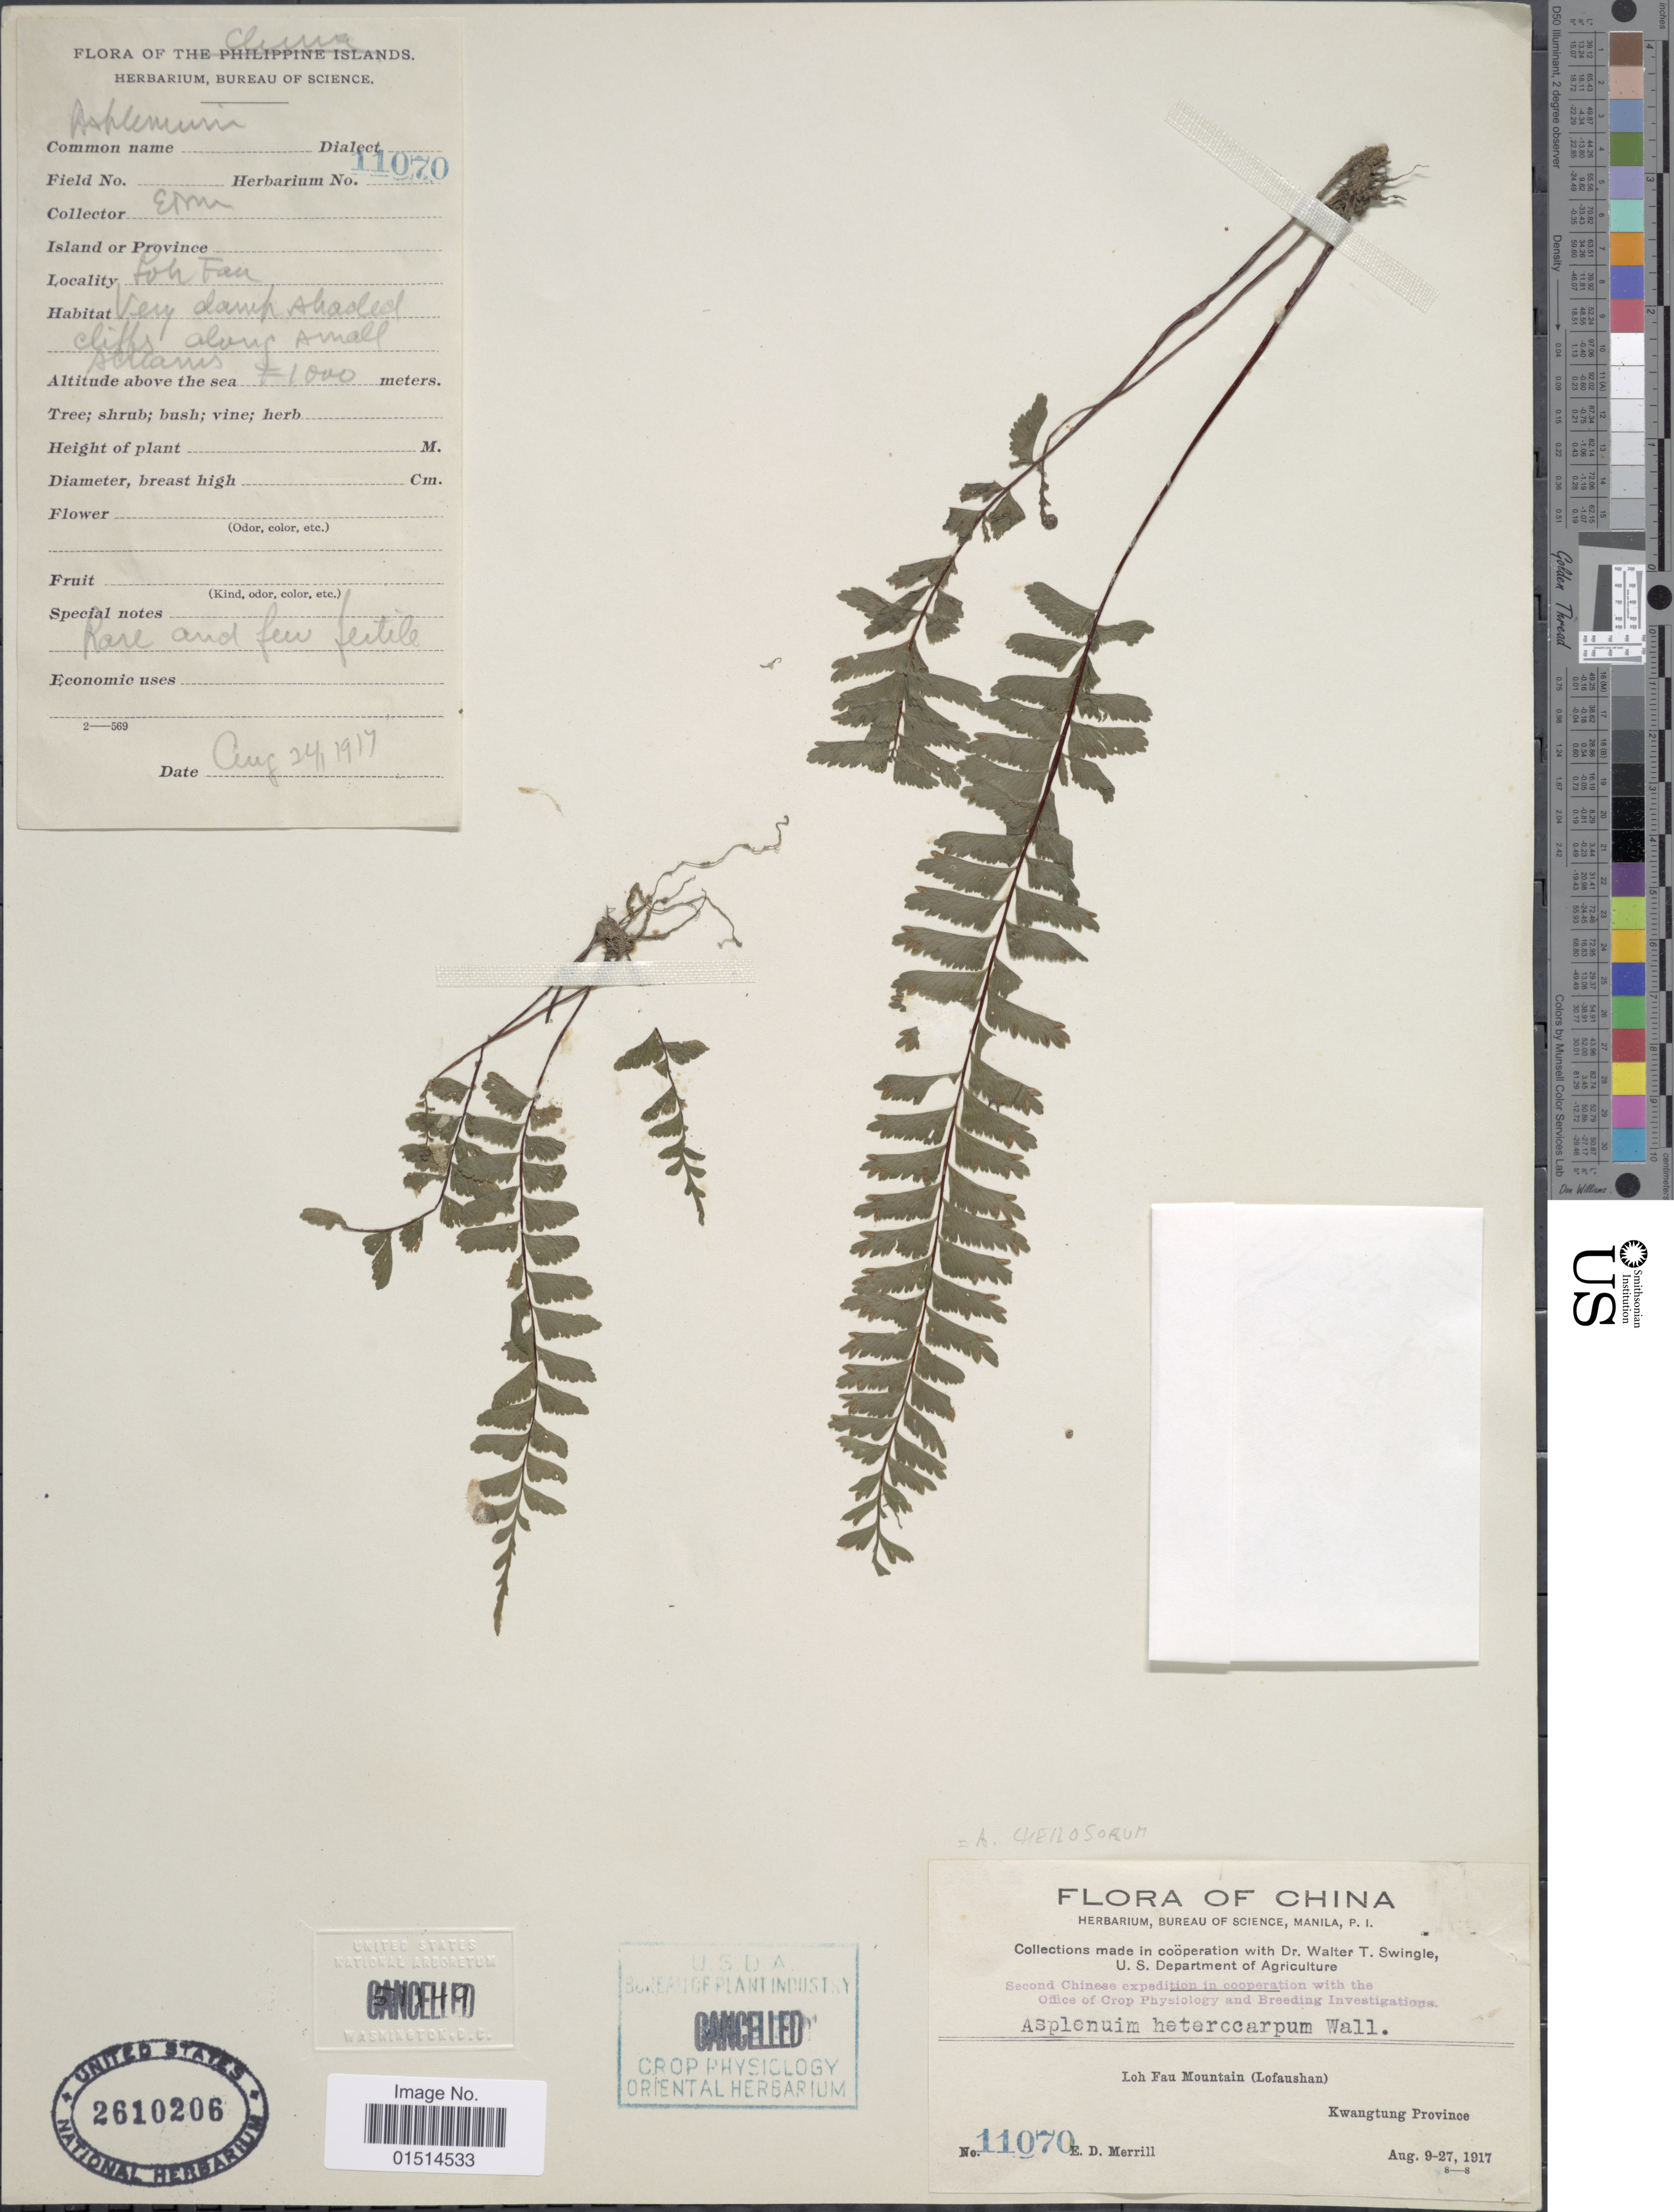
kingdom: Plantae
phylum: Tracheophyta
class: Polypodiopsida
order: Polypodiales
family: Aspleniaceae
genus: Asplenium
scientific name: Asplenium cheilosorum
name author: Kunze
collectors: E. D. Merrill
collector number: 11070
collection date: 1917-08-09/1917-08-27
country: China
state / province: Guangdong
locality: Loh Fau Mountain (Lofaushan)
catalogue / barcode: US 2610206